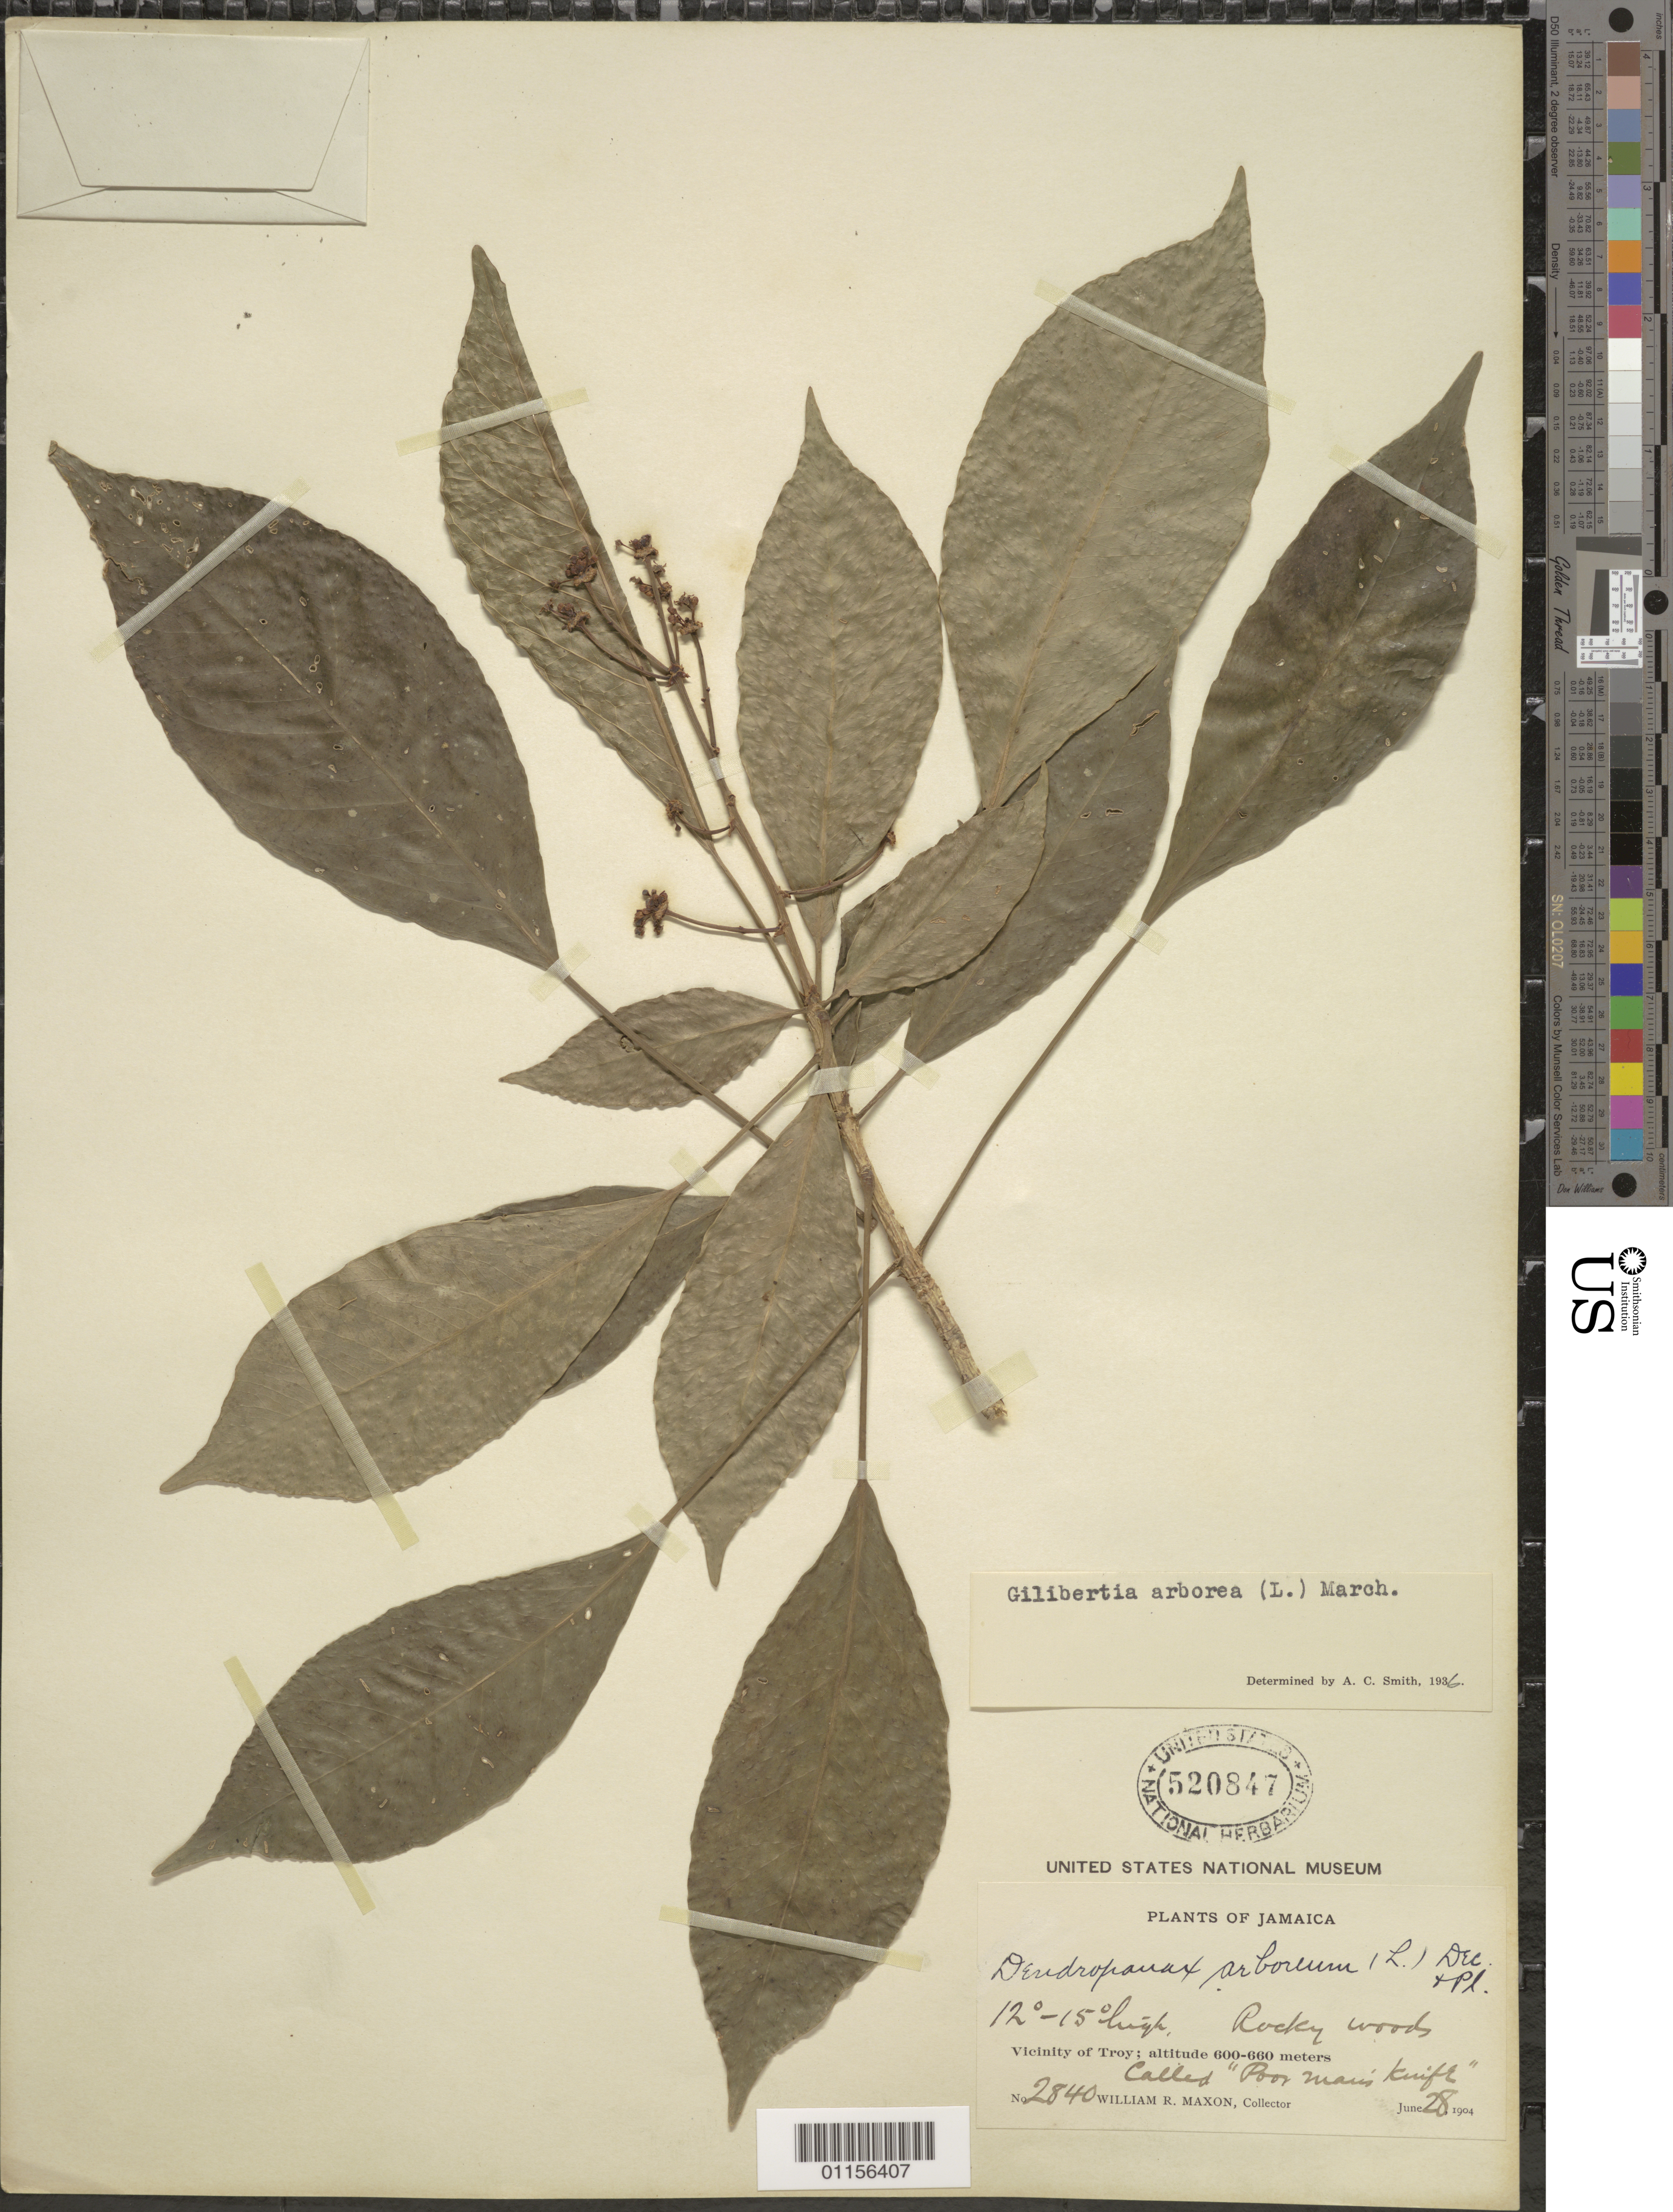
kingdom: Plantae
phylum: Tracheophyta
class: Magnoliopsida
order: Apiales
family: Araliaceae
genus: Dendropanax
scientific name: Dendropanax arboreus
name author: (L.) Decne. & Planch.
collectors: W. R. Maxon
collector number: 2840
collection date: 1904-06-28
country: Jamaica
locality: Vicinity of Troy.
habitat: Rocky woods.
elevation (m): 600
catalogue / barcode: US 520847